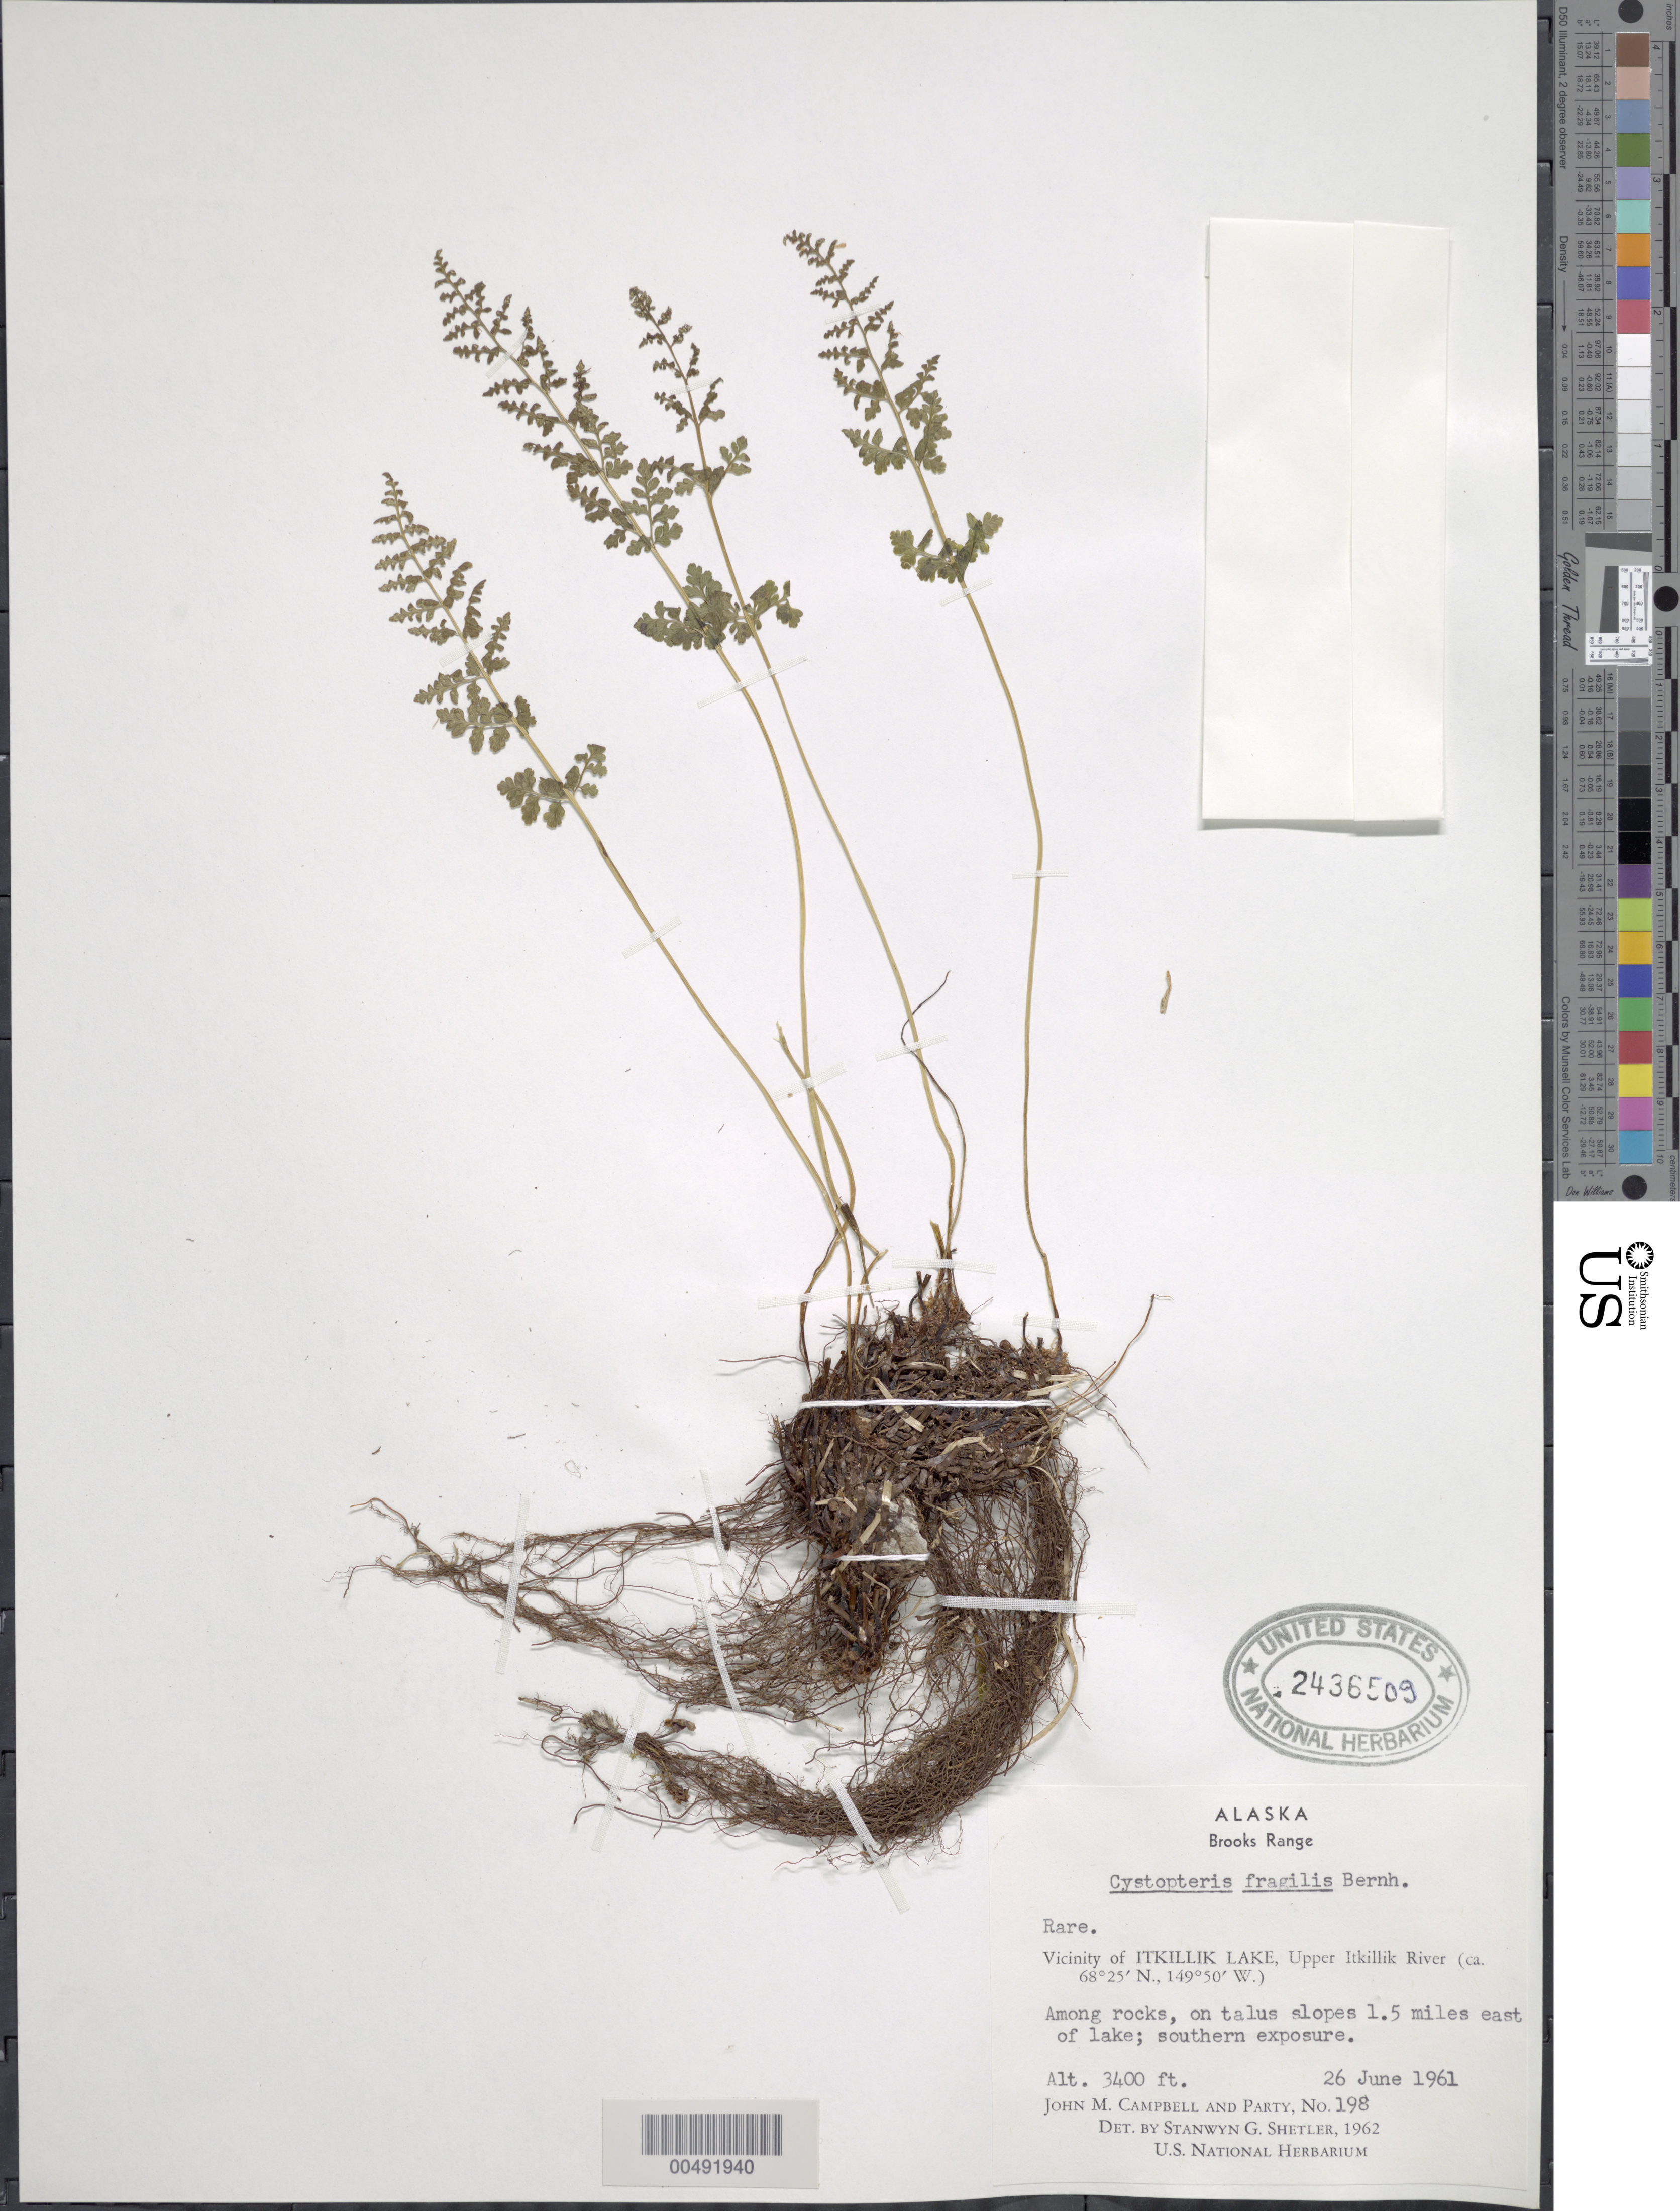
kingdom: Plantae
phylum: Tracheophyta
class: Polypodiopsida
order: Polypodiales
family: Cystopteridaceae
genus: Cystopteris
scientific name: Cystopteris fragilis var. dickieana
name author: B. Boivin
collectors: J. M. Campbell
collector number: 198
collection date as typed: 26 Jun 1961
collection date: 1961-06-26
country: United States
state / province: Alaska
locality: Brooks Range, vicinity of Itkillik Lake, Upper Itkillik River, 1.5 mi. E of Lake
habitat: among rocks, on talus slopes; southern exposure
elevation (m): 1036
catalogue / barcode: US 2436509